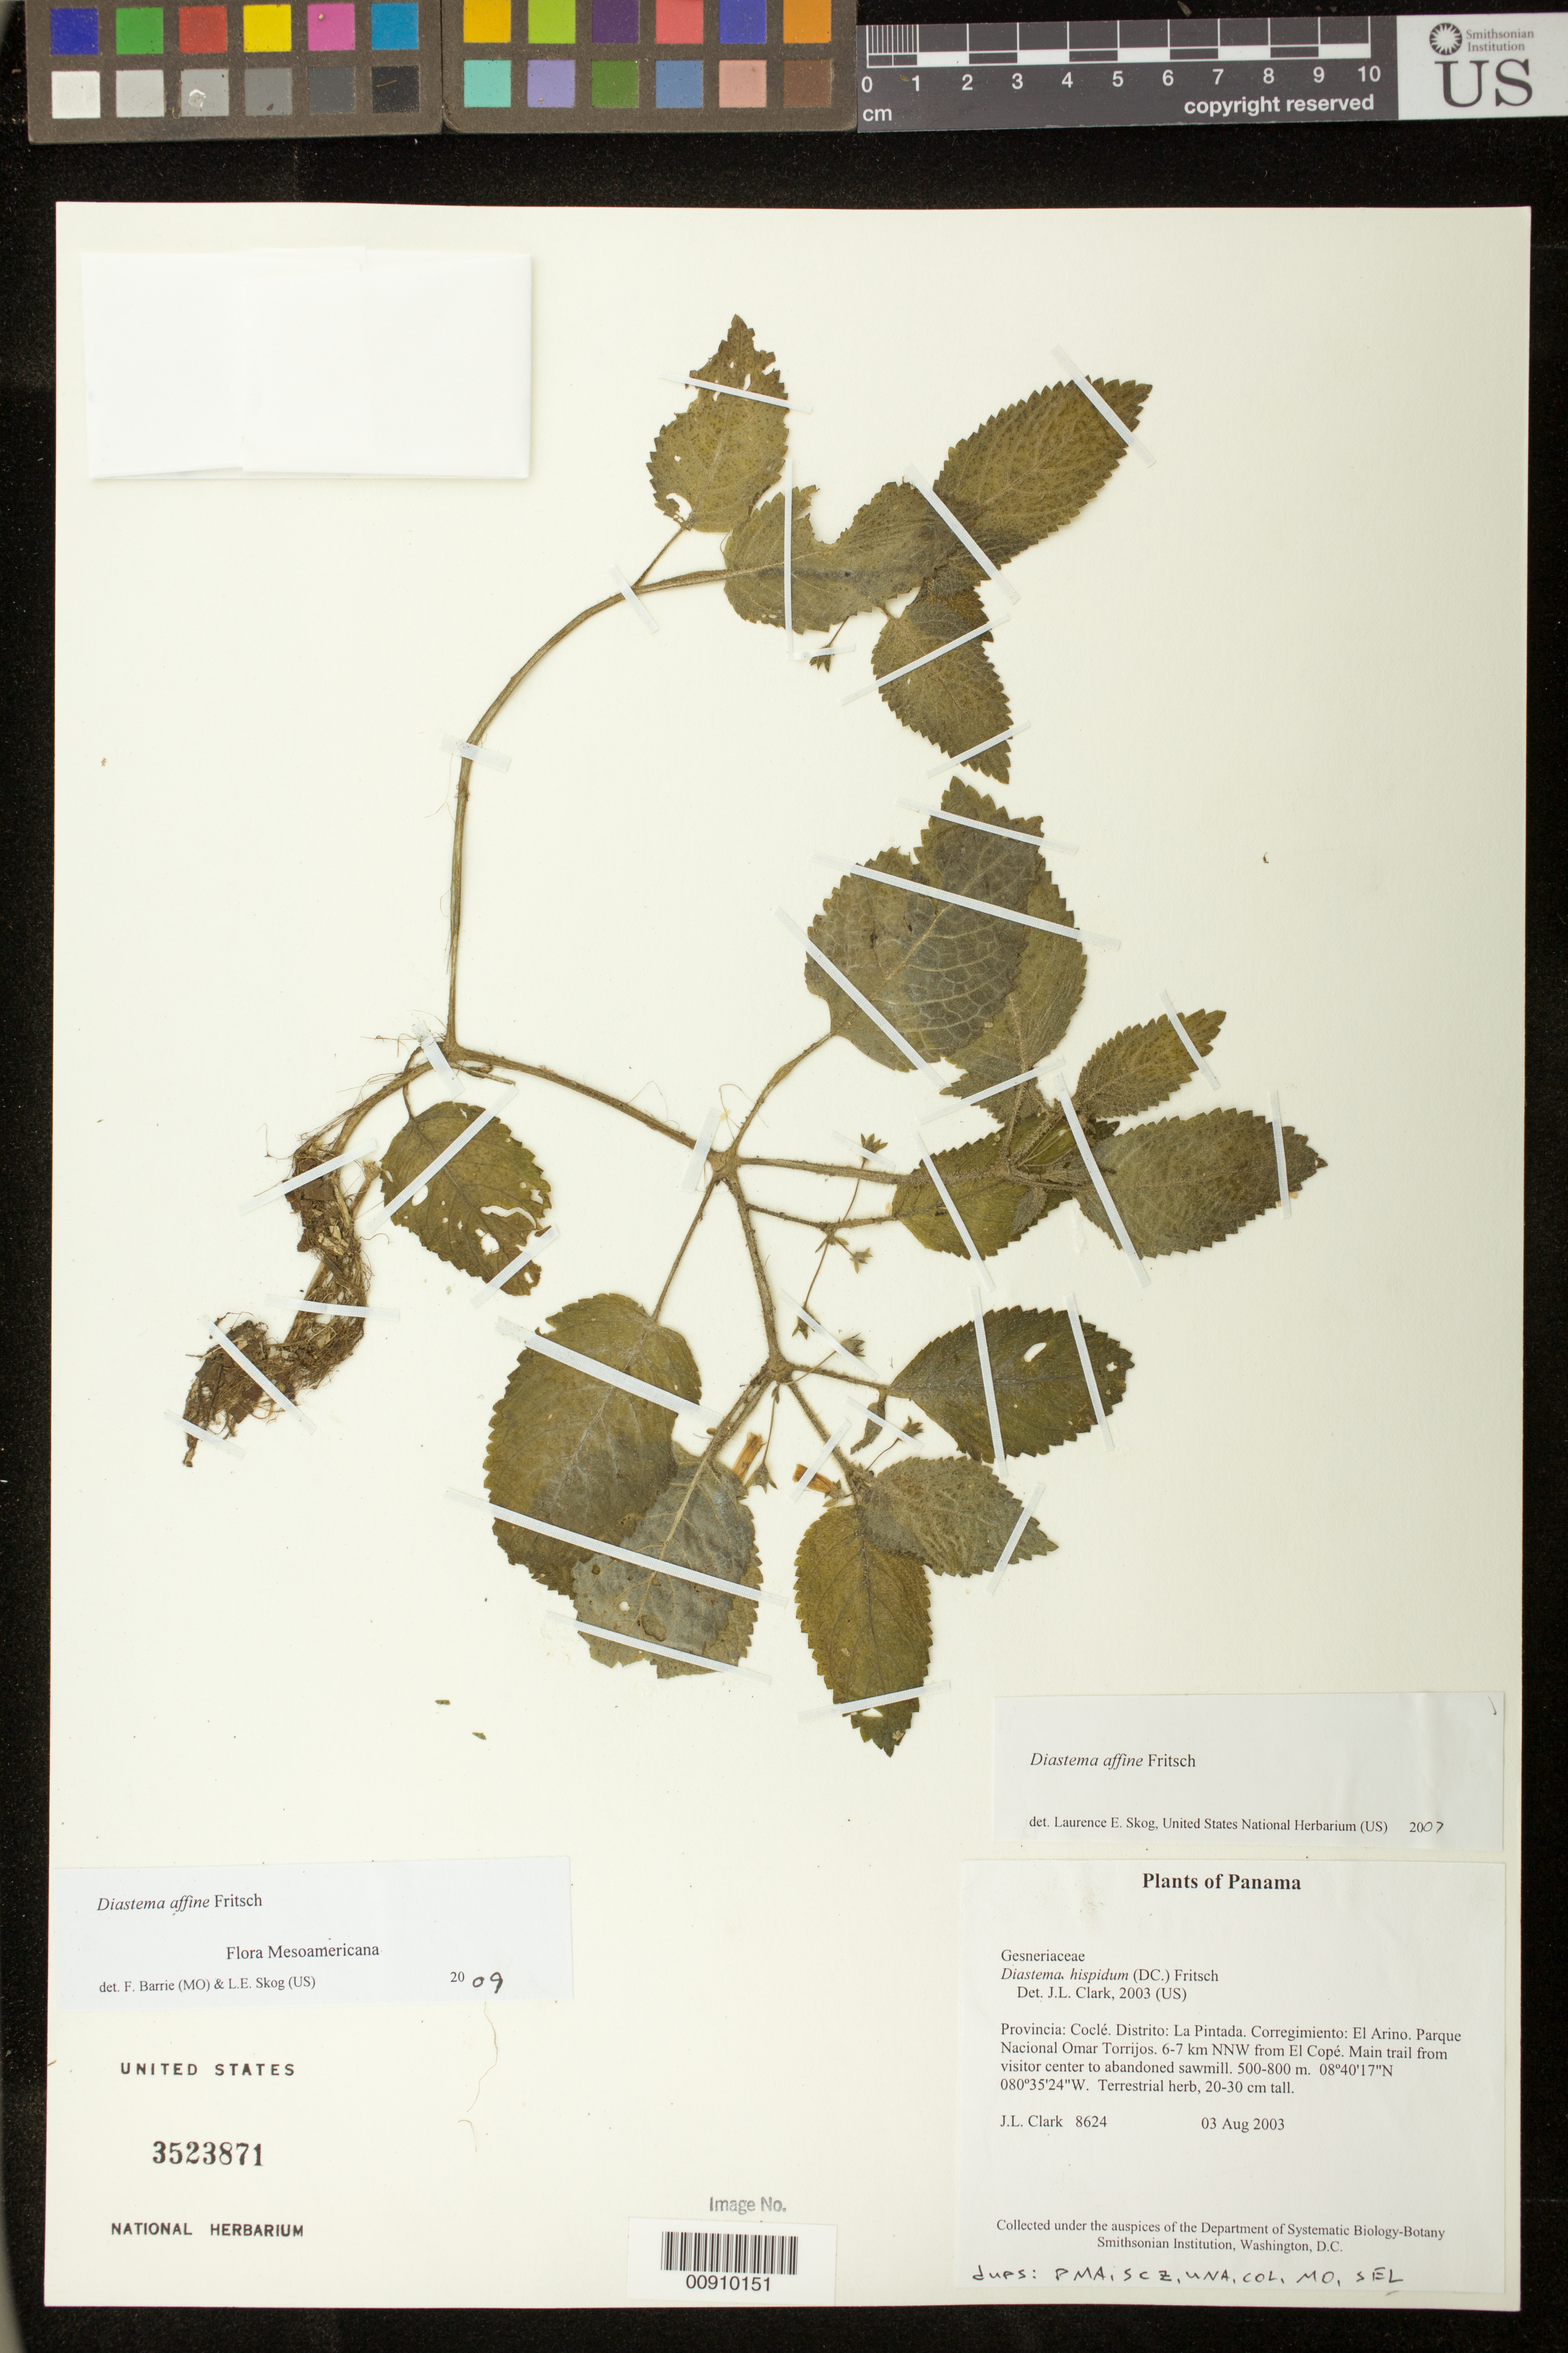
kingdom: Plantae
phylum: Tracheophyta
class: Magnoliopsida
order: Lamiales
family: Gesneriaceae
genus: Diastema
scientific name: Diastema affine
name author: Fritsch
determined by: Skog, Laurence E.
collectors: J. L. Clark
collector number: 8624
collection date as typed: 03 Aug 2003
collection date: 2003-08-03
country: Panama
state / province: Coclé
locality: La Pintada. Corregimiento: El Arino. Parque Nacional Omar Torrijos. 6-7 km NNW from El Copé. Main trail from visitor center to abandoned sawmill.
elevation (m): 500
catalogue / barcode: US 3523871